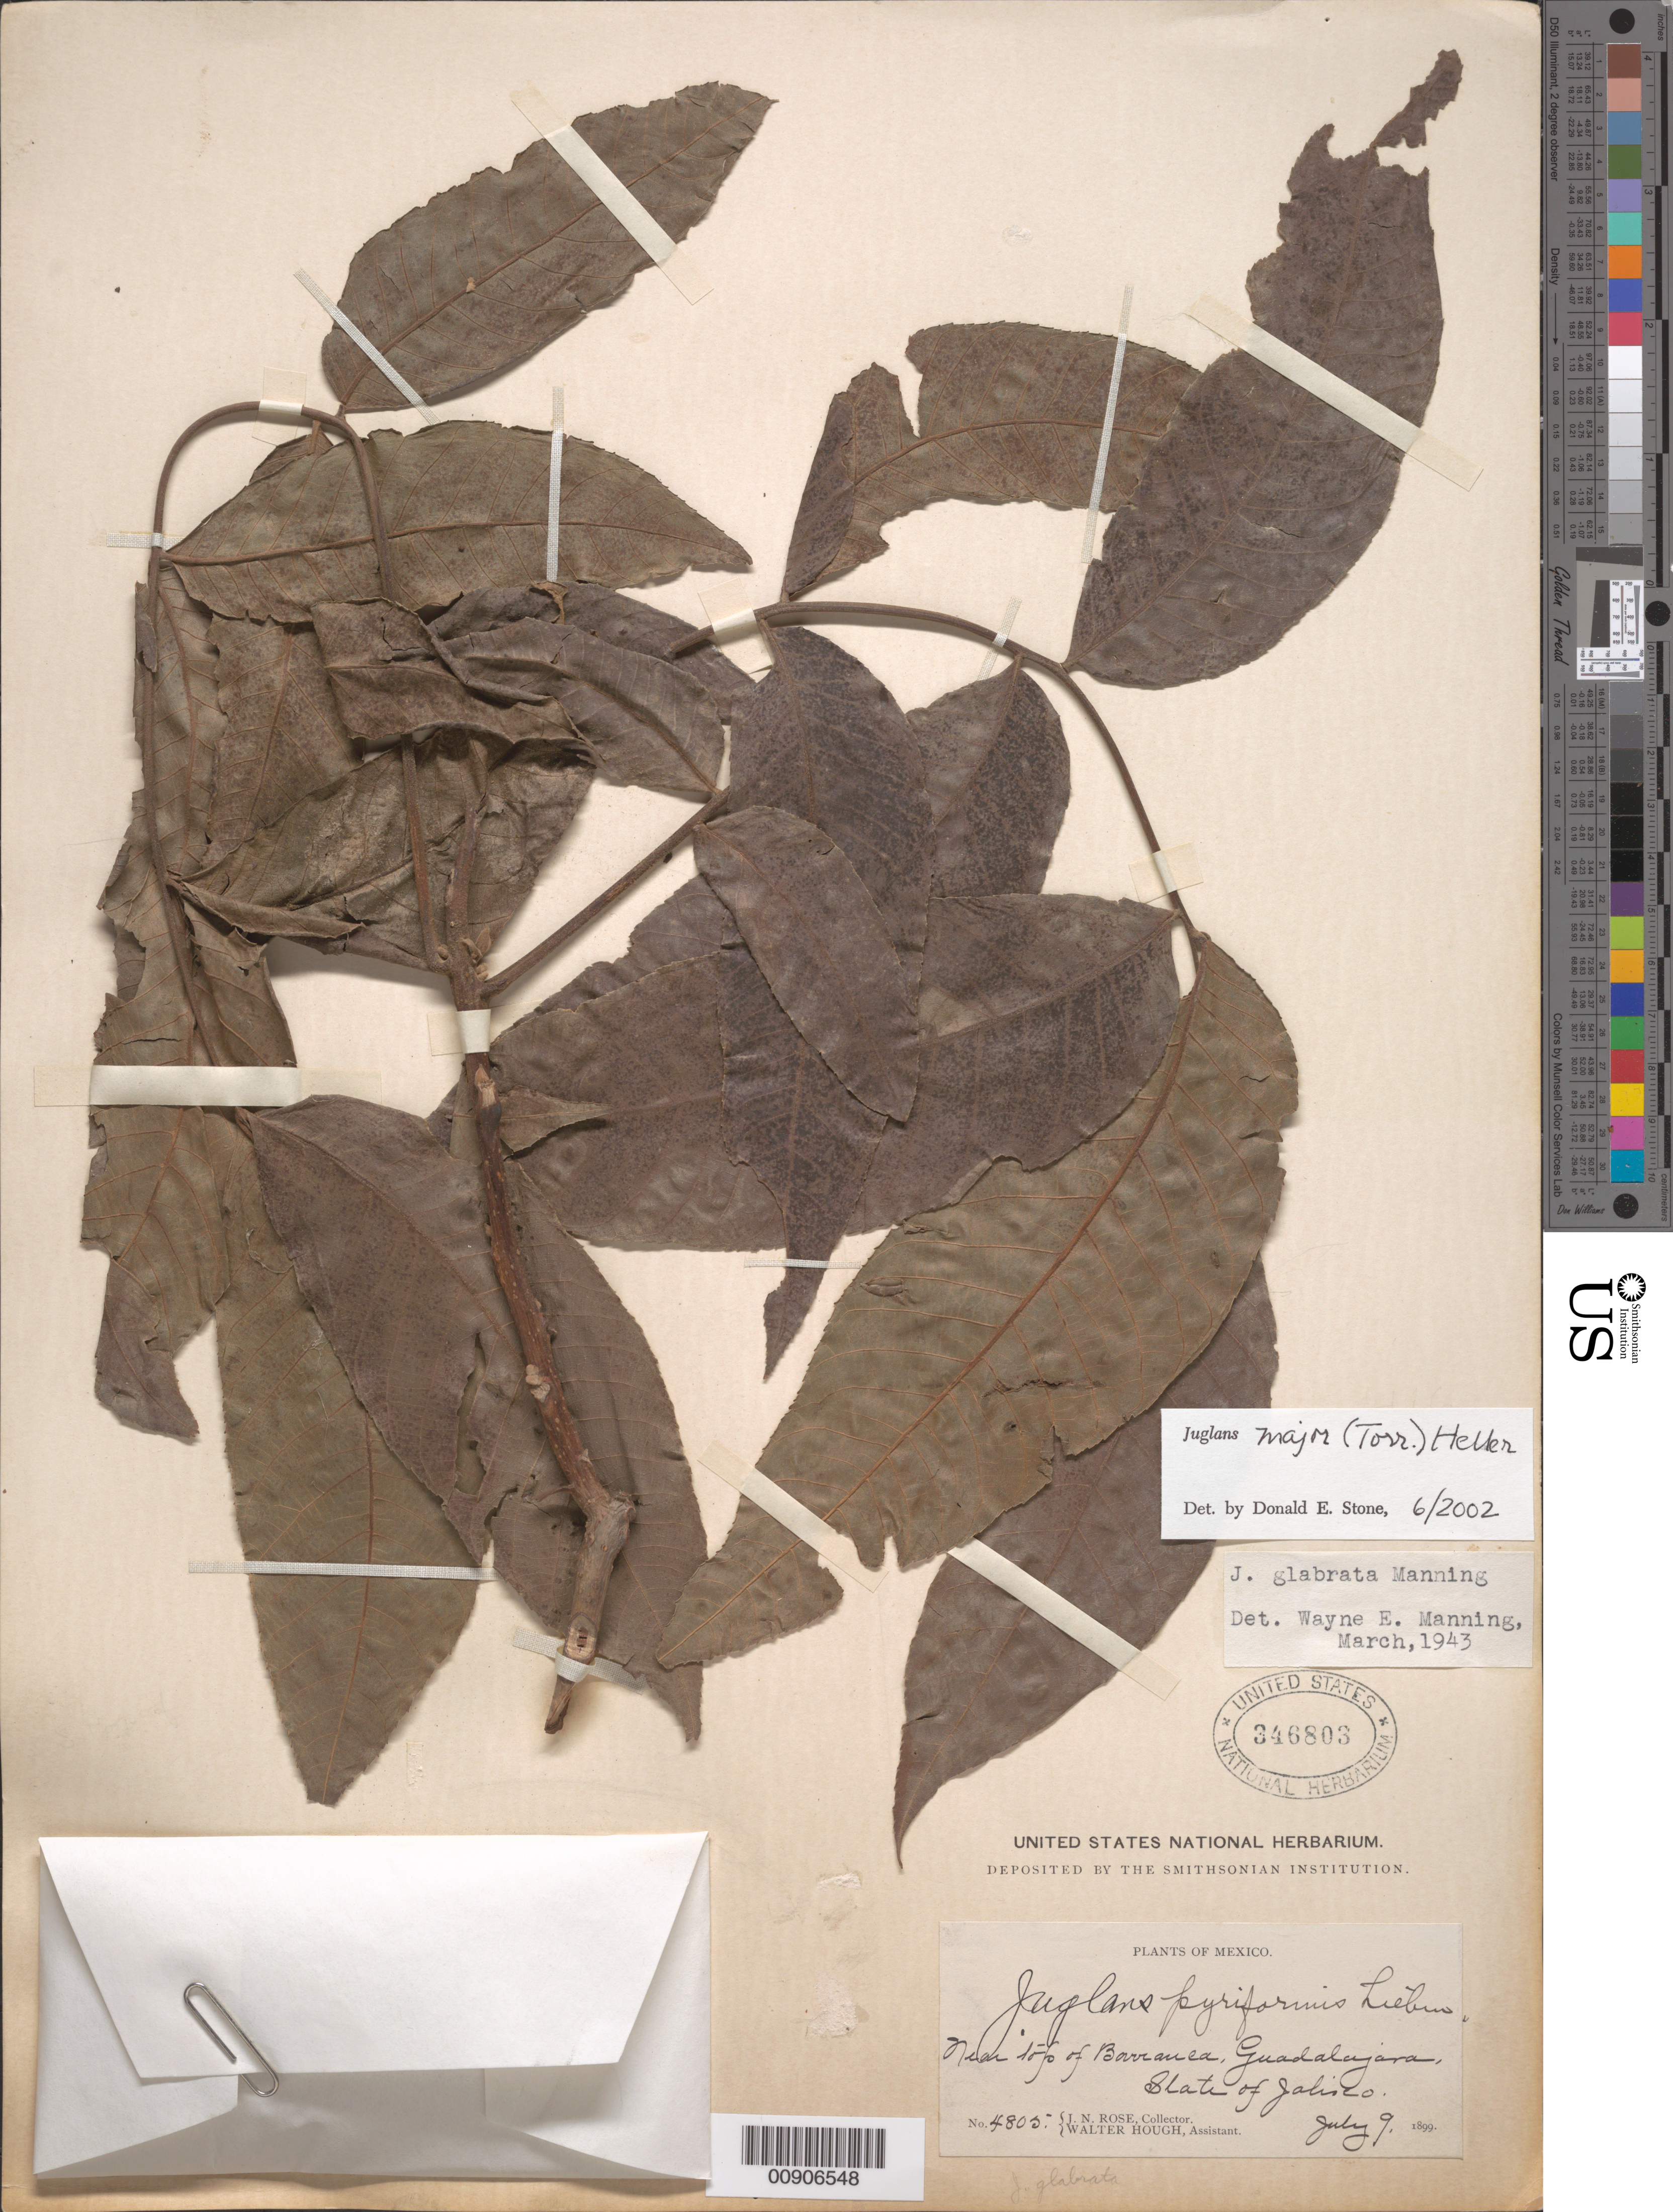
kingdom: Plantae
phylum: Tracheophyta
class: Magnoliopsida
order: Fagales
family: Juglandaceae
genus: Juglans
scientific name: Juglans major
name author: (Torr.) A. Heller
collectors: J. N. Rose & W. Hough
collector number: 4805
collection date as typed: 09 Jul 1899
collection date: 1899-07-09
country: Mexico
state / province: Jalisco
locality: Near top of Barranca, Guadalajara, State of Jalisco.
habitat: Near top of Barranca.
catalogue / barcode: US 346803